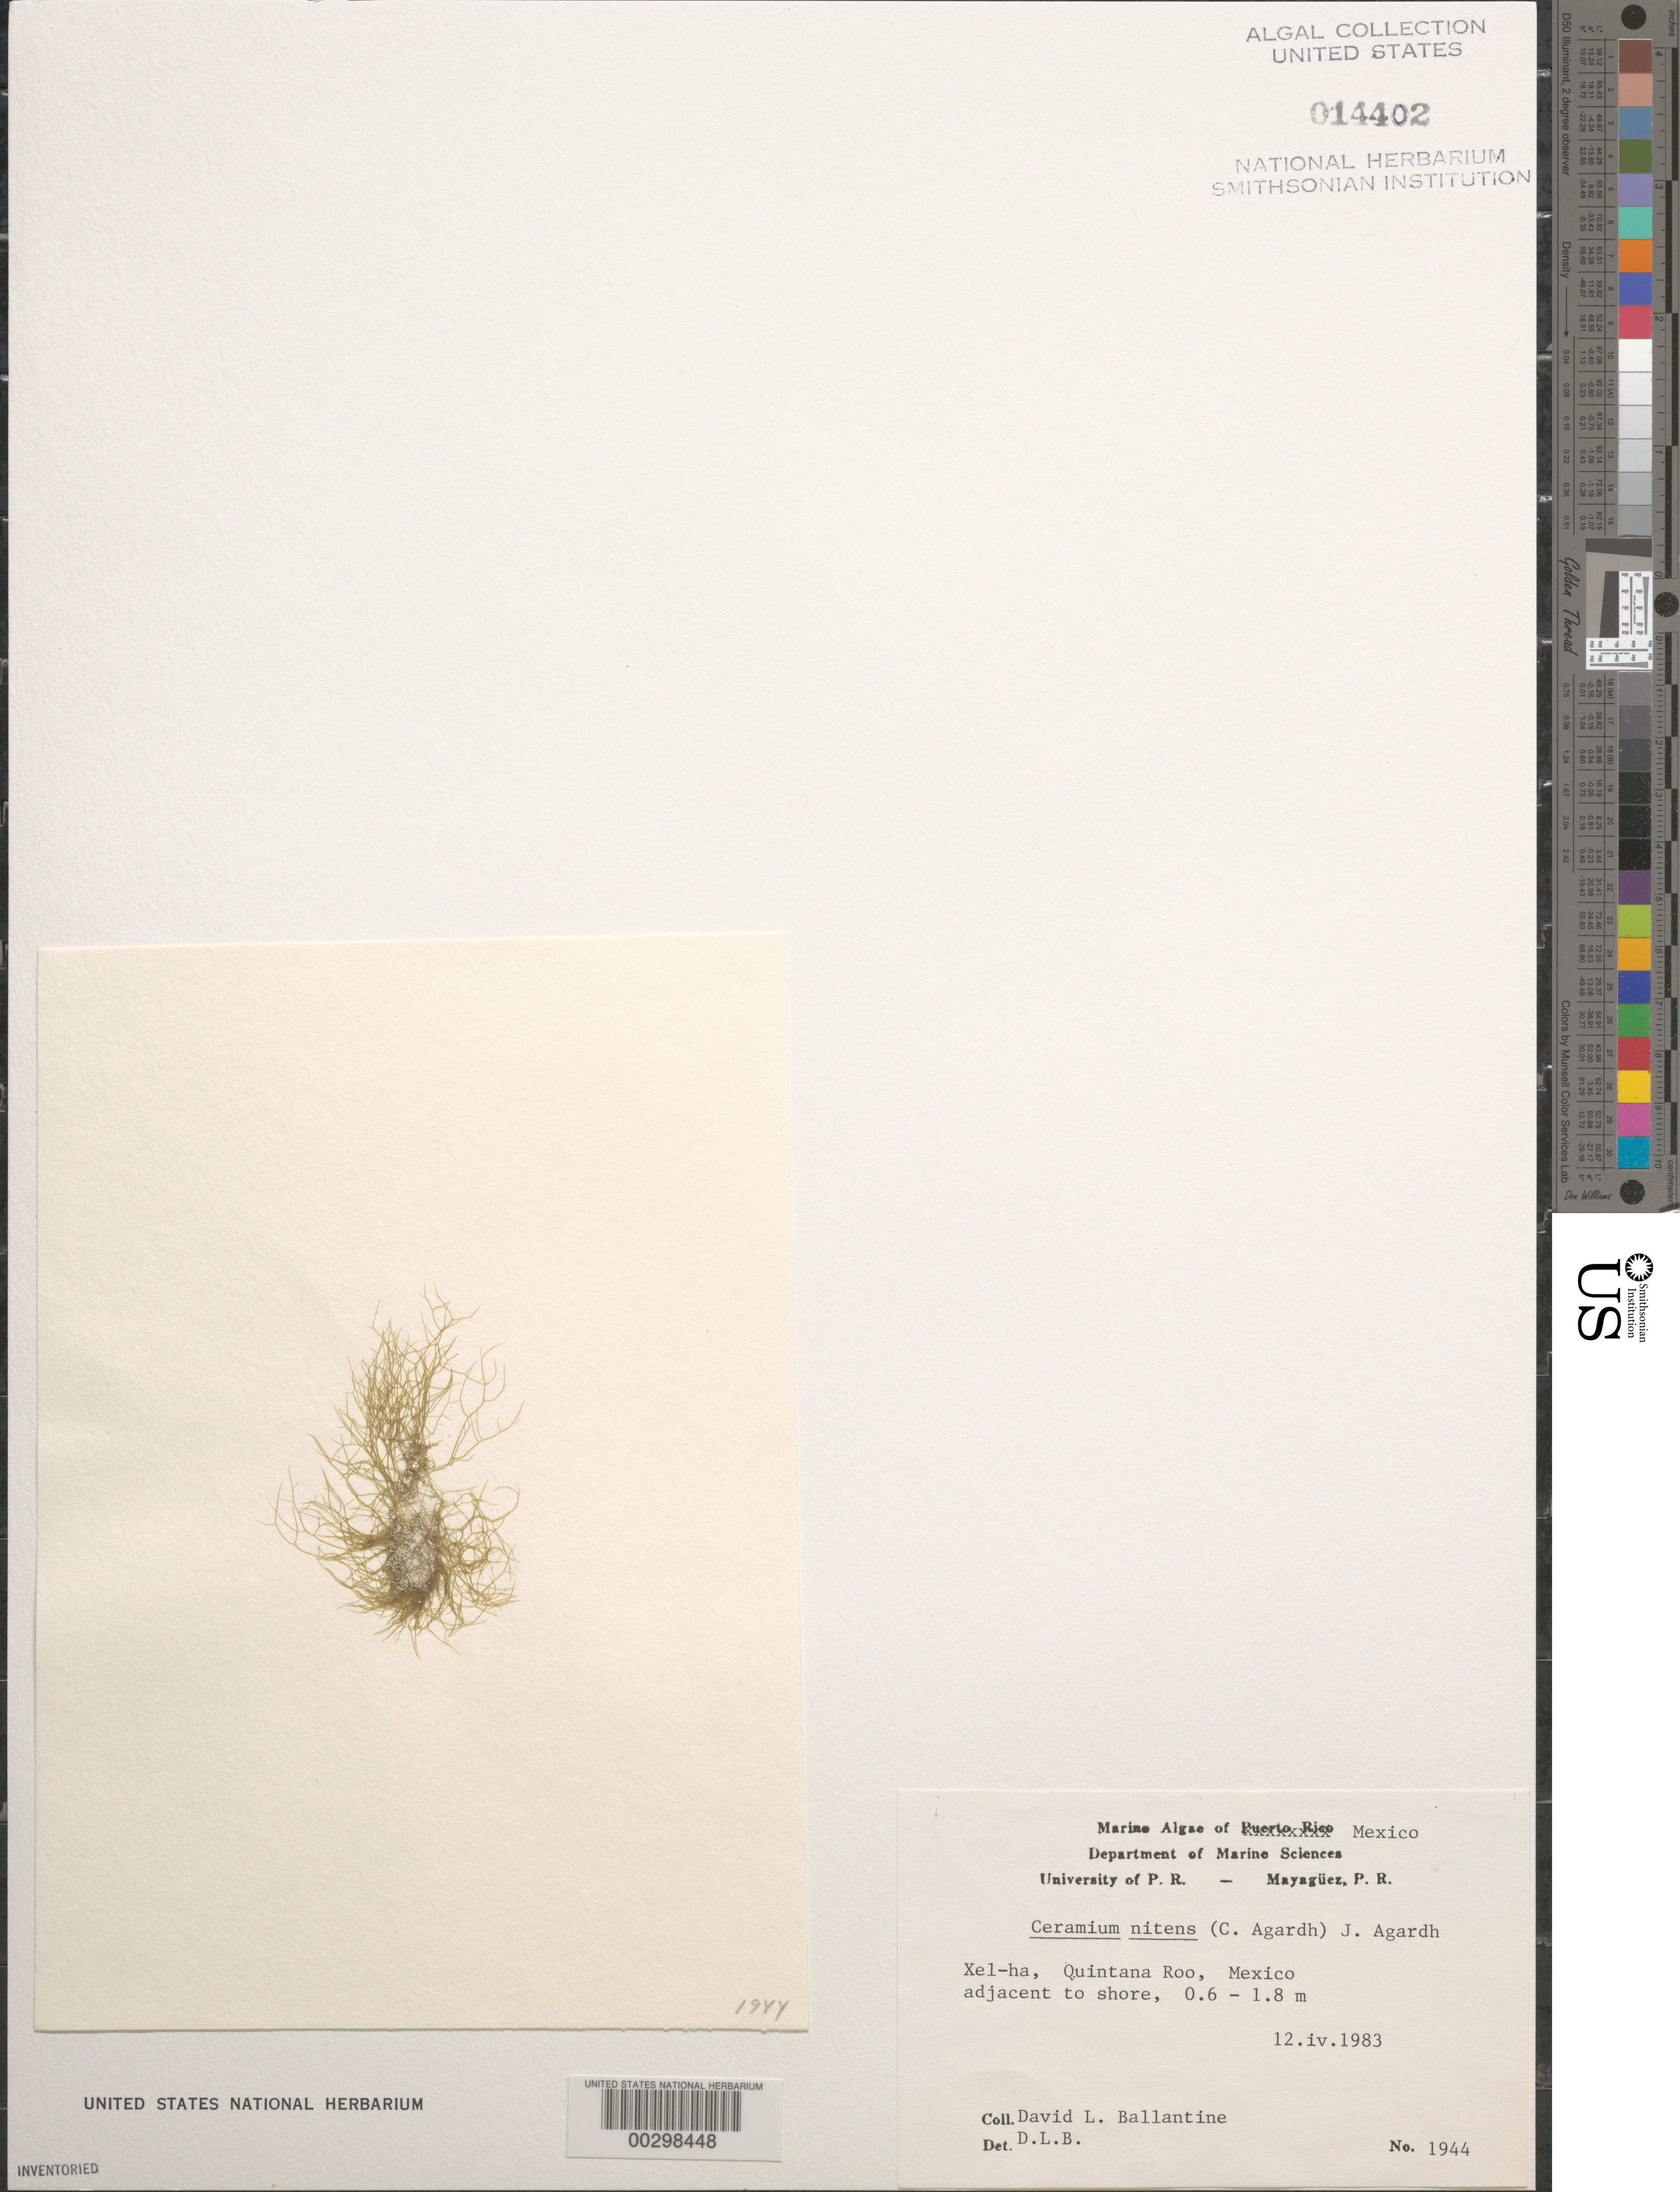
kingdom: Plantae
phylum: Rhodophyta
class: Florideophyceae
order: Ceramiales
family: Ceramiaceae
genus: Ceramium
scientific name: Ceramium nitens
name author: (C. Agardh) J. Agardh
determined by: Ballantine, D. L.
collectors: D.L. Ballantine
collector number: DLB 1944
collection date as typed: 12 Apr 1983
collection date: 1983-04-12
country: Mexico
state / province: Quintana Roo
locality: Xel-ha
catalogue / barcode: US 14402